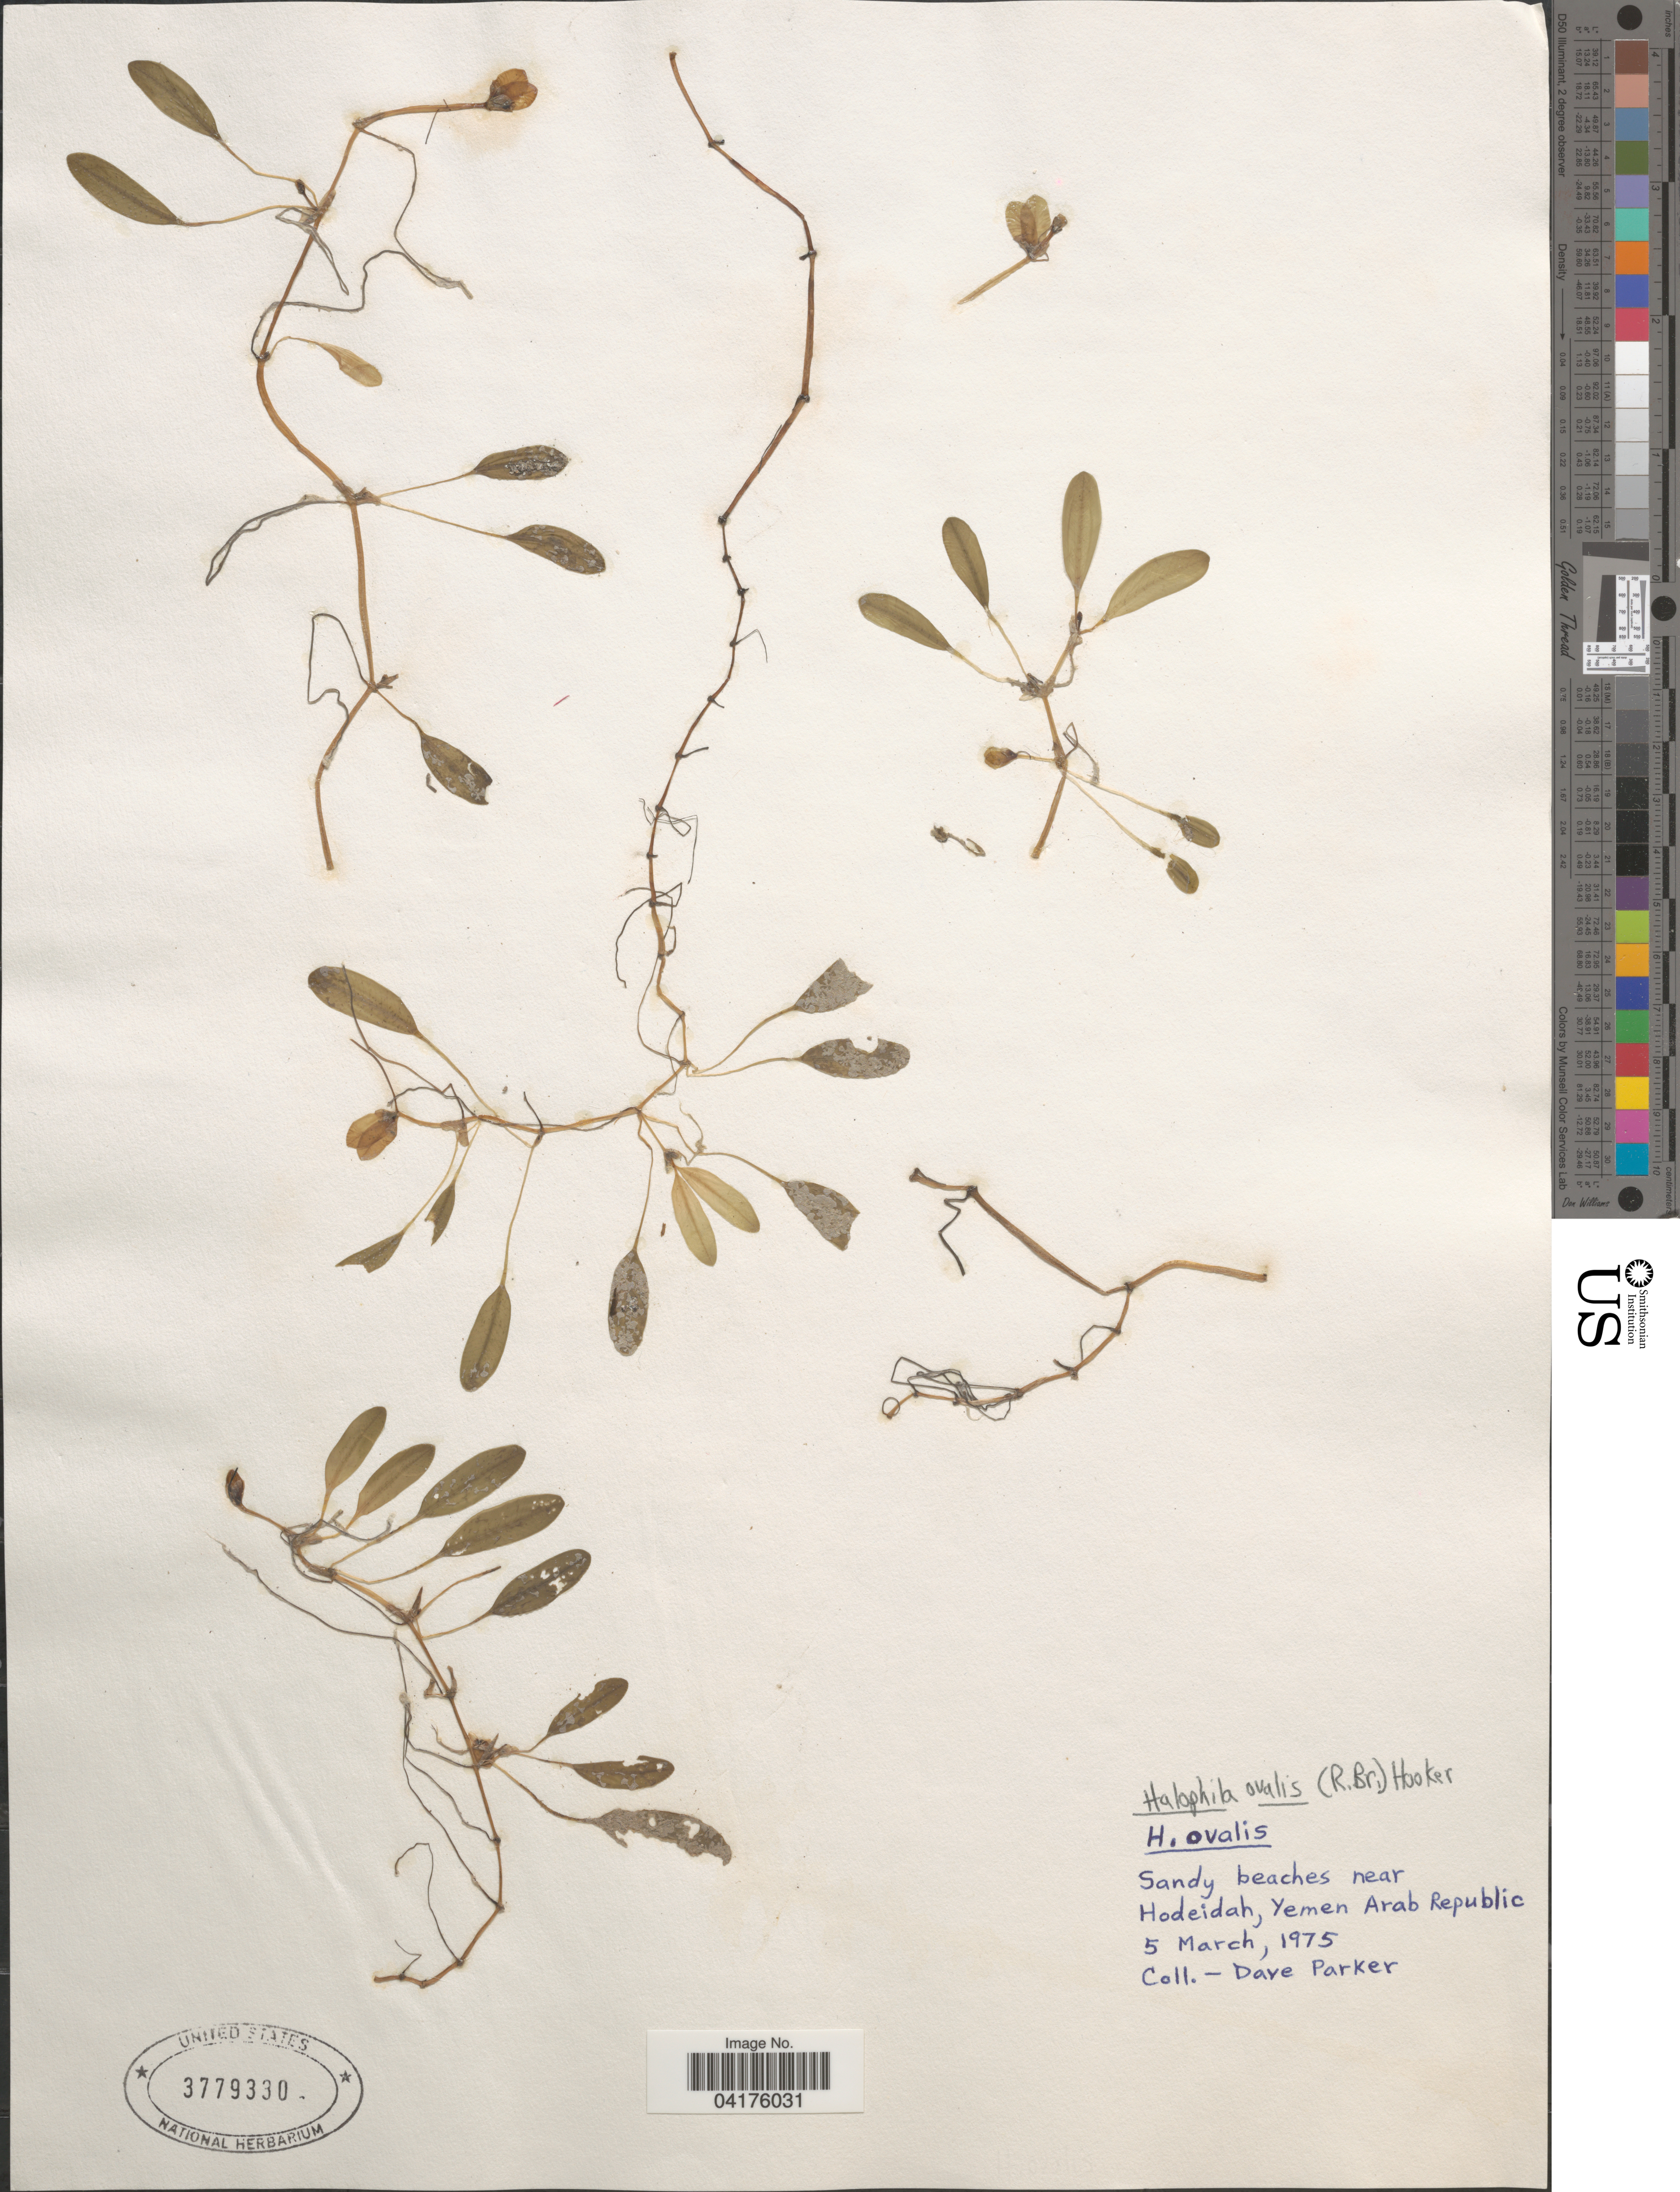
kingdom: Plantae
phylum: Tracheophyta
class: Liliopsida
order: Alismatales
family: Hydrocharitaceae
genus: Halophila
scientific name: Halophila ovalis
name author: (R. Br.) Hook. f.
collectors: D. Parker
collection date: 1975-03-05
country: Yemen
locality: Sandy beaches near Hodeiah, Yemen Arab Republic.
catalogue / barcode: US 3779330